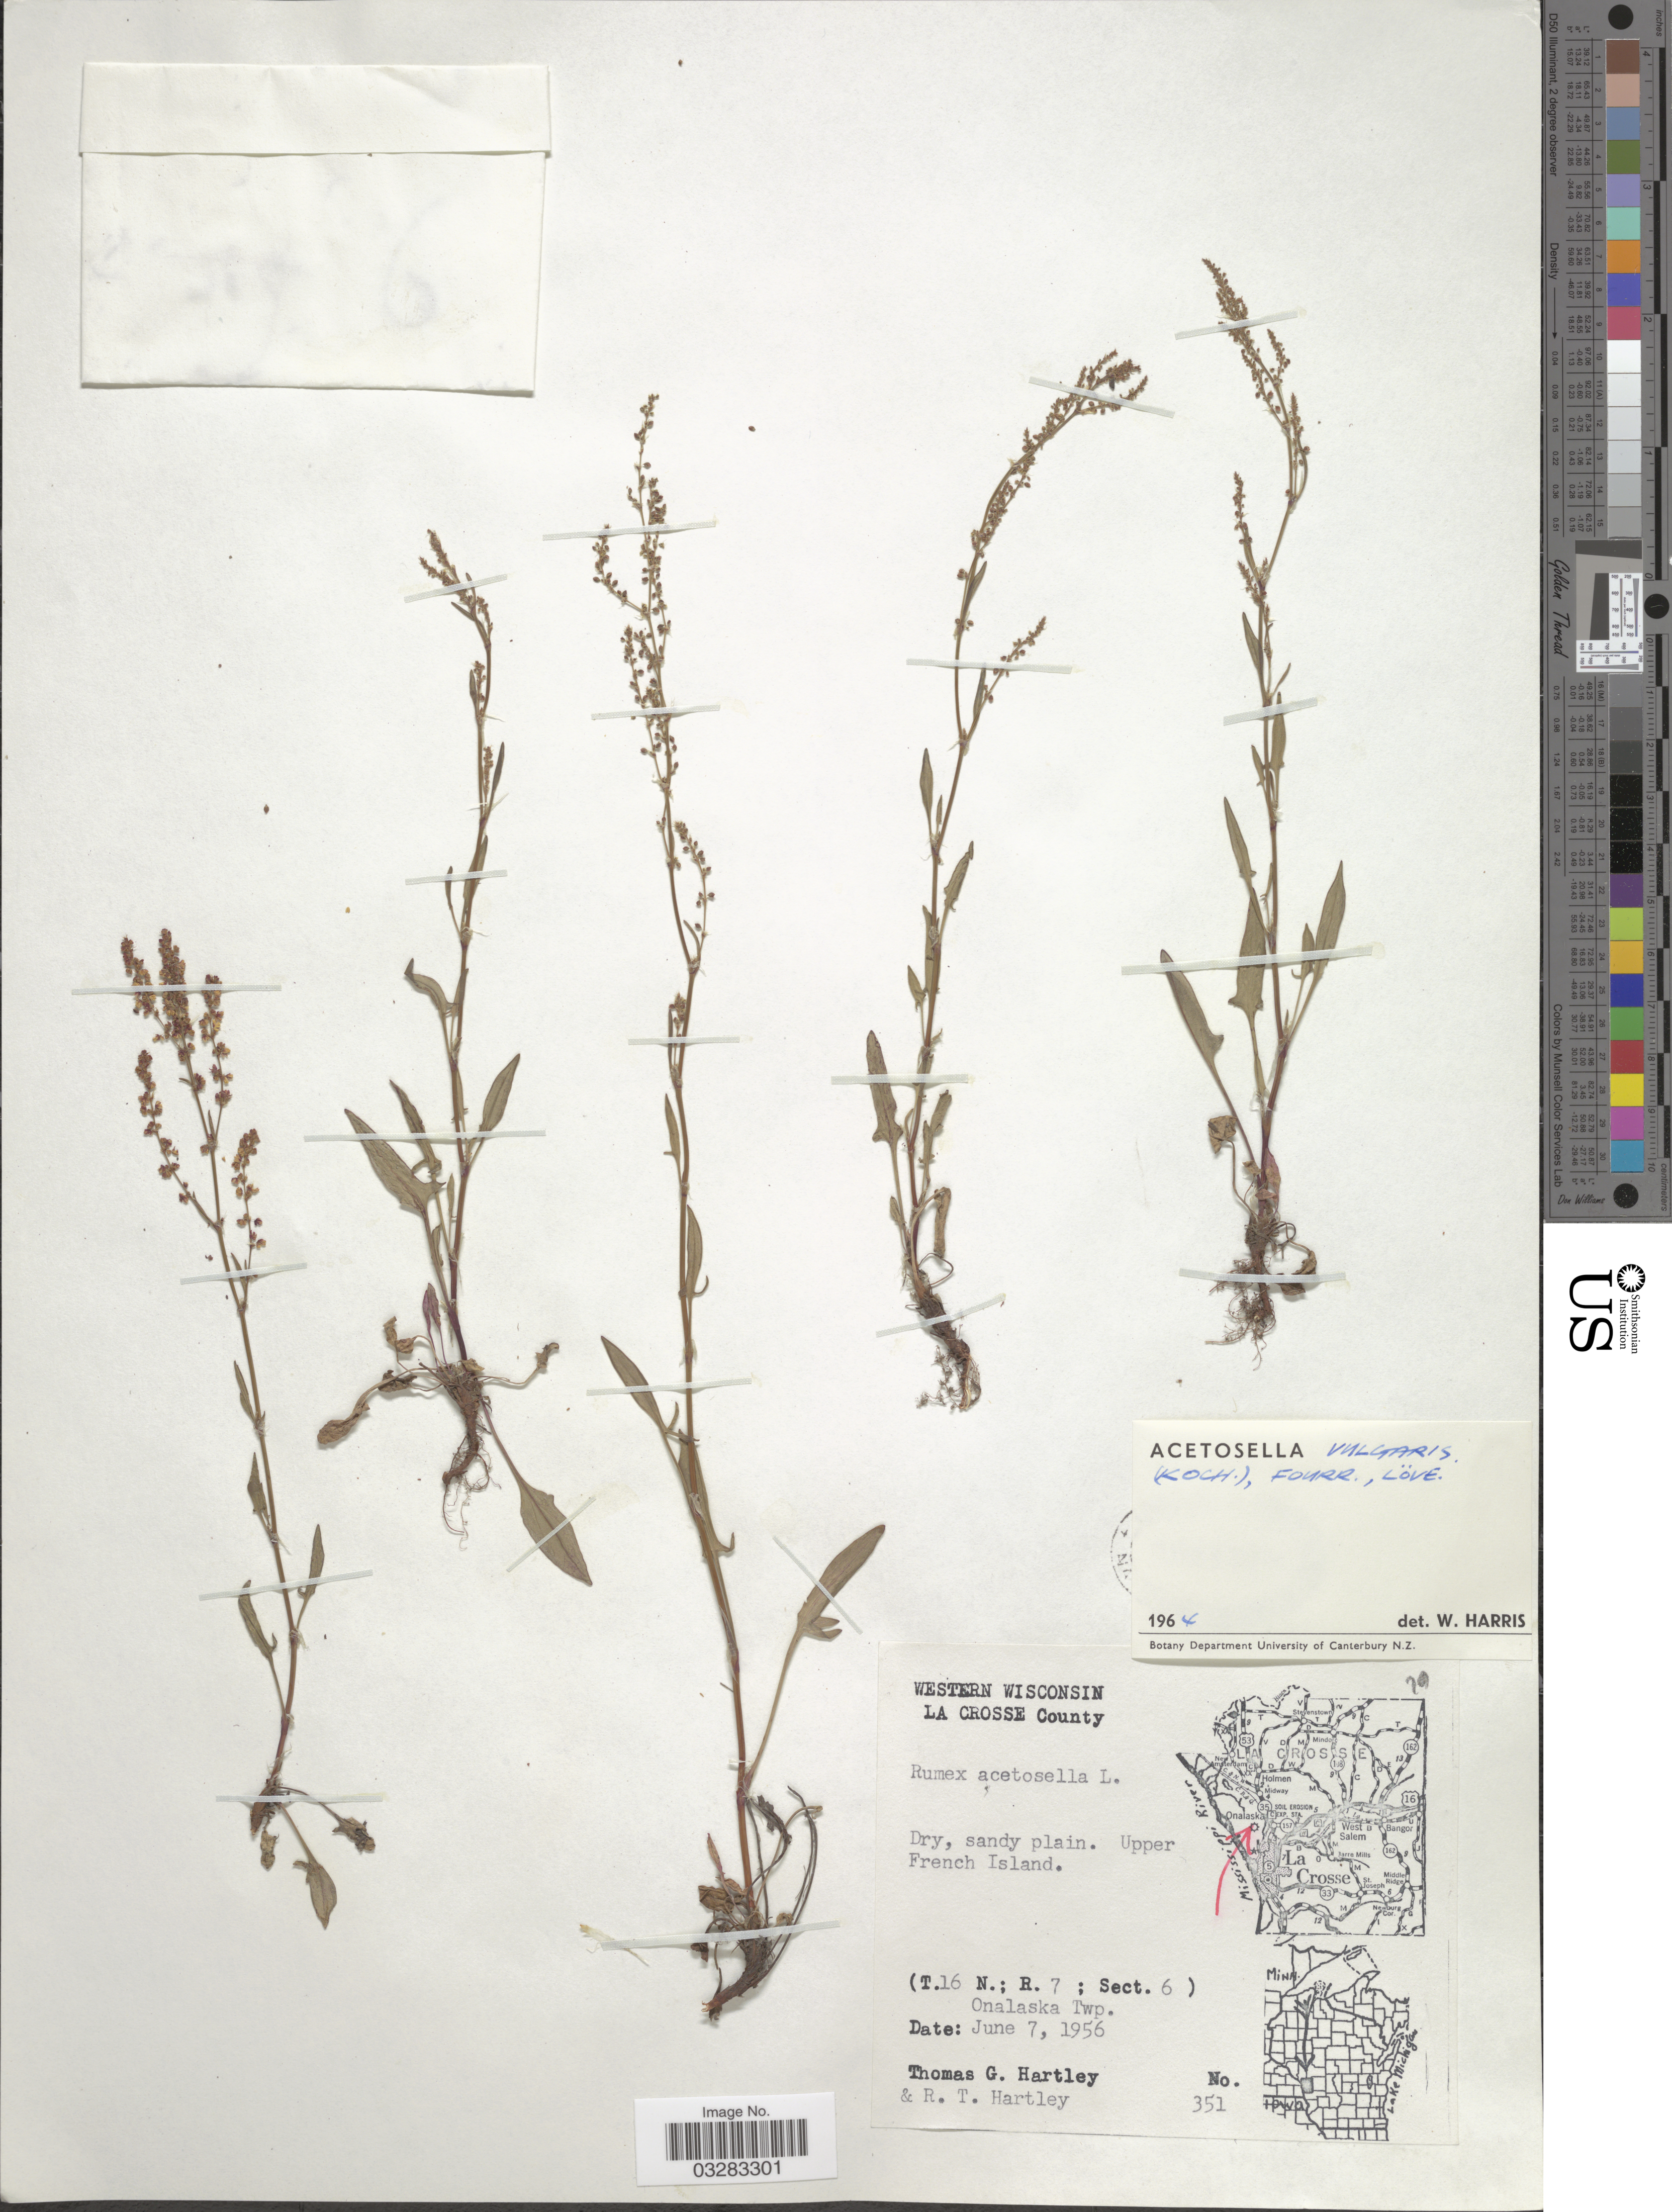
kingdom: Plantae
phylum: Tracheophyta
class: Magnoliopsida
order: Caryophyllales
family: Polygonaceae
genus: Rumex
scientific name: Rumex acetosella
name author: L.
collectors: T. G. Hartley & R. T. Hartley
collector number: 351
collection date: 1956-06-07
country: United States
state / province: Wisconsin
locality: Western Wisconsin. La Crosse County. Upper French Island. (T.16 N.; R. 7 ; Sect.6 ) Onalaska Twp.